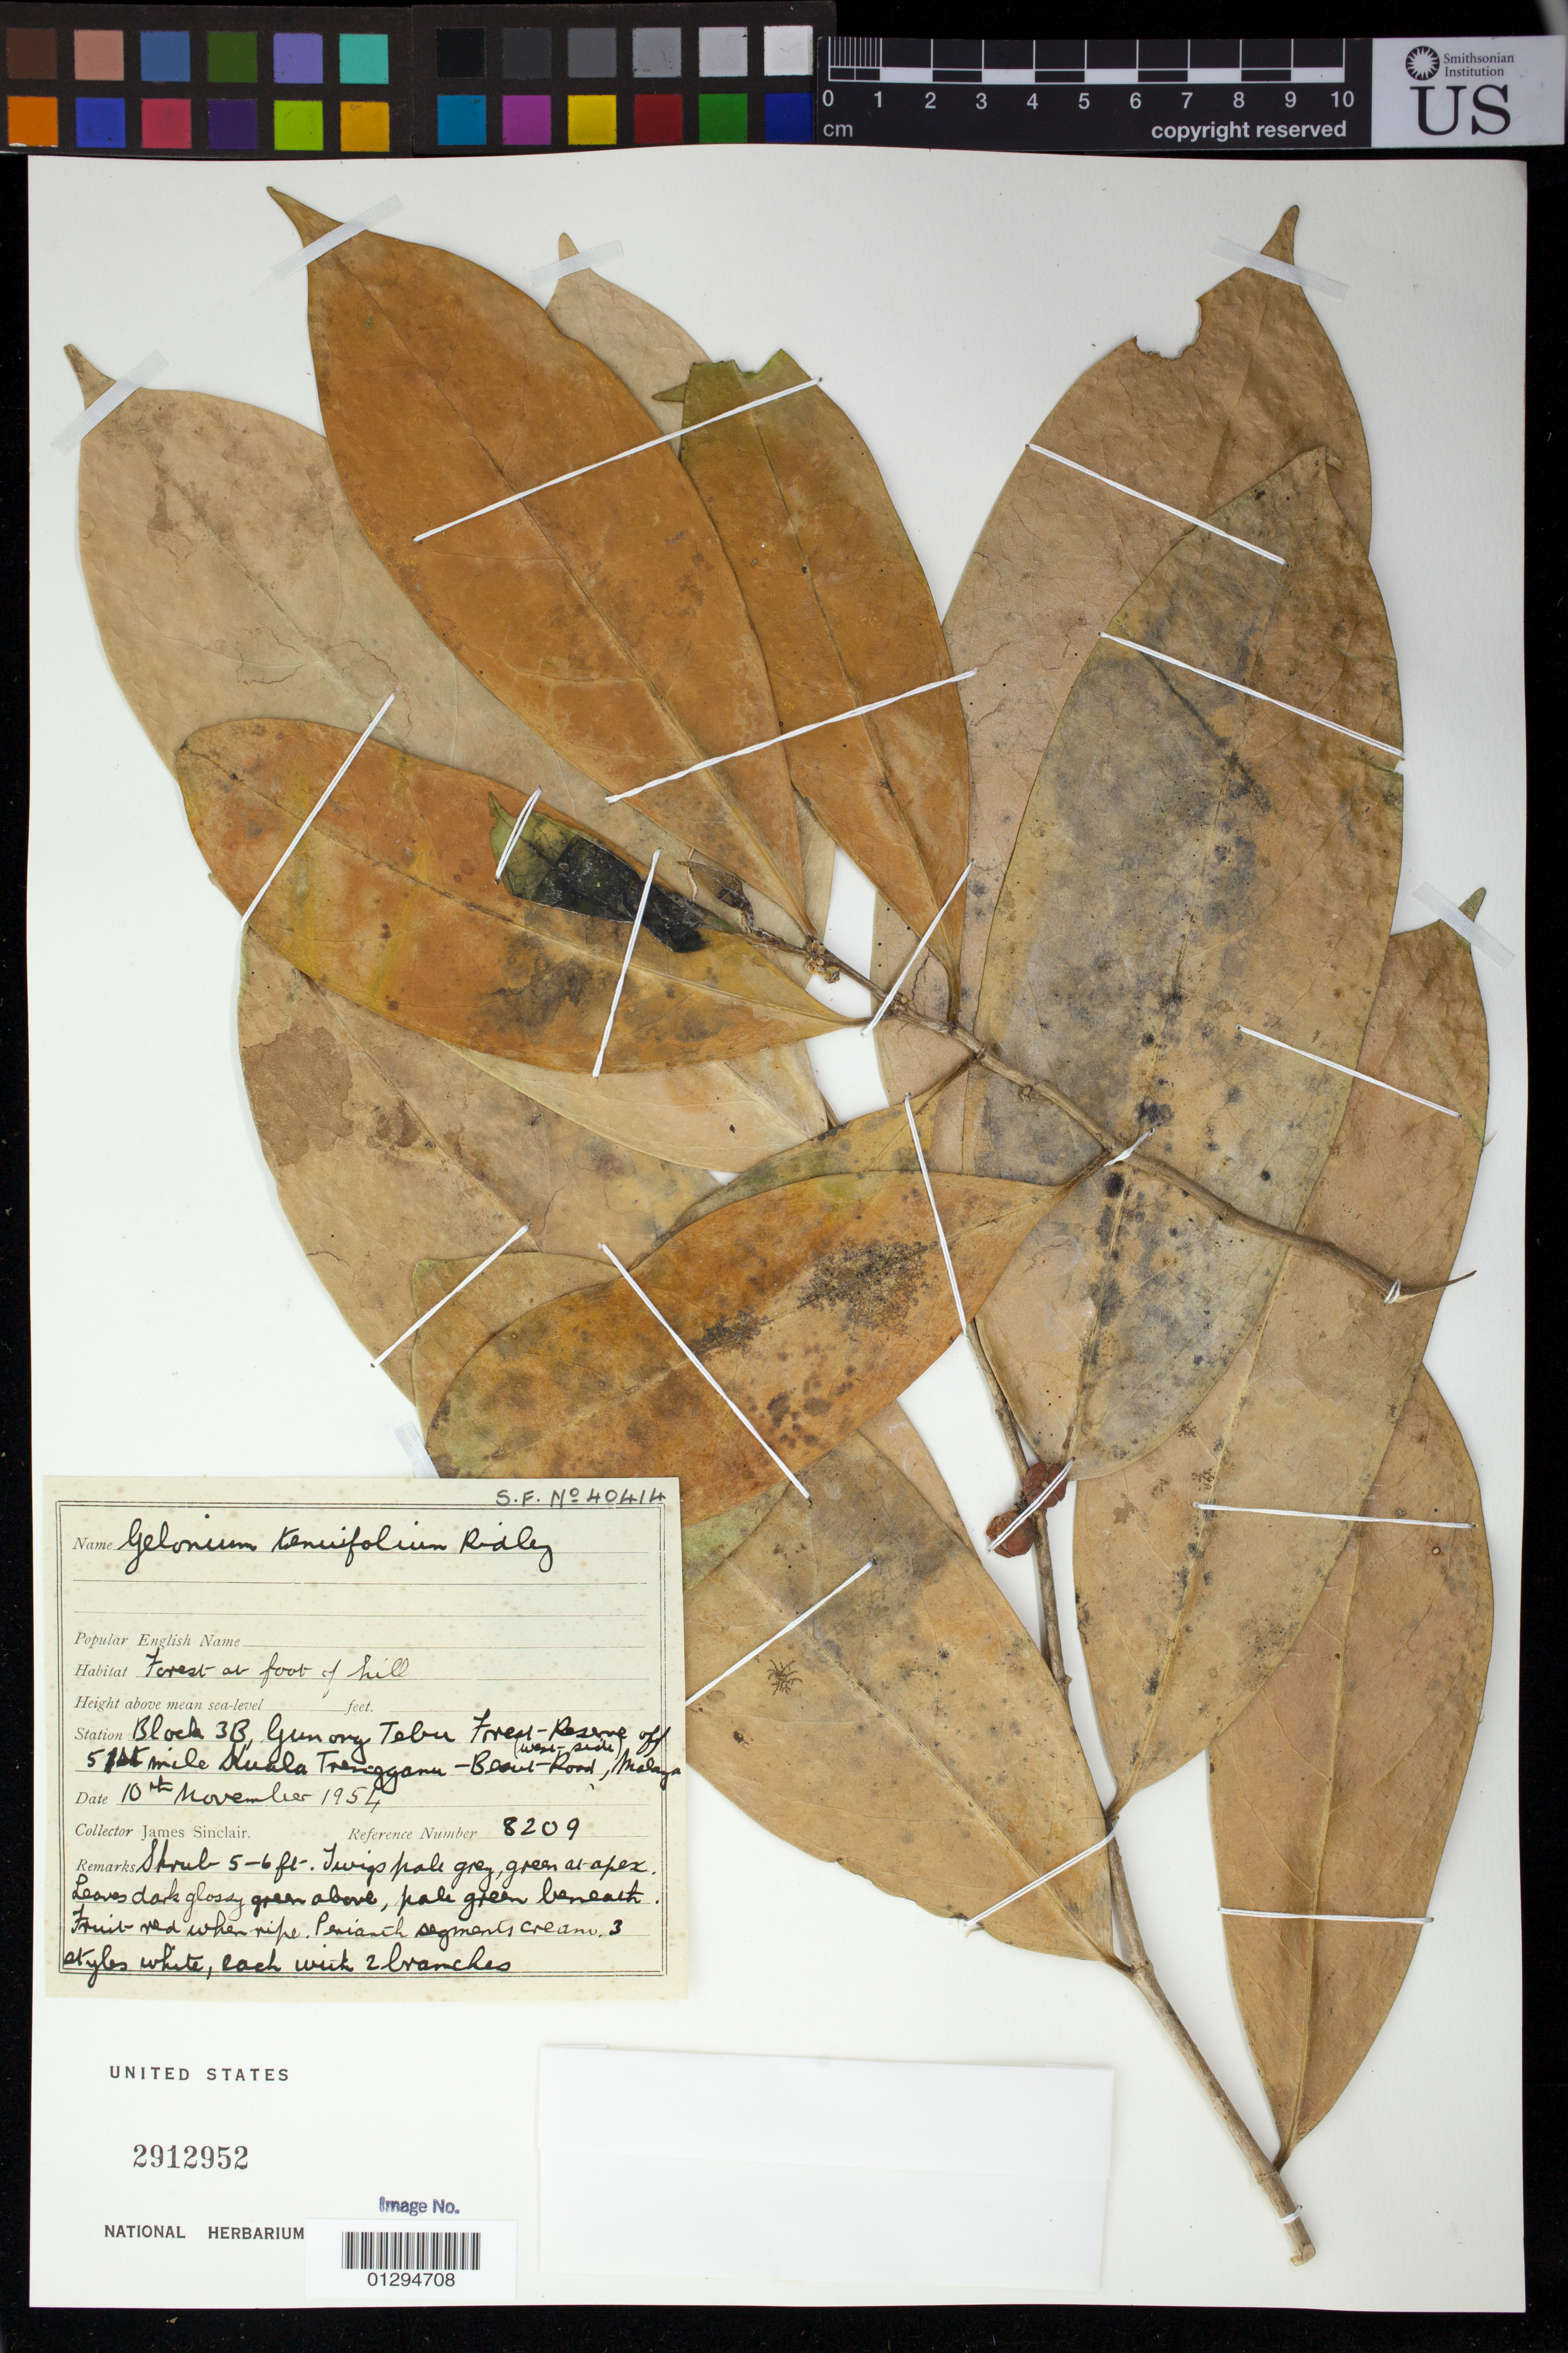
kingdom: Plantae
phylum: Tracheophyta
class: Magnoliopsida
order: Malpighiales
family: Euphorbiaceae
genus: Gelonium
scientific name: Gelonium tenuifolium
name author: Ridl.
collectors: J. Sinclair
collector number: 8209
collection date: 1954-11-10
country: Malaysia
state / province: Terengganu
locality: Block 3B, Gunong Tebu Forest-Reserve off 51st mile Kuala Trengganu -Besul-Road (west-side)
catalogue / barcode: US 2912952